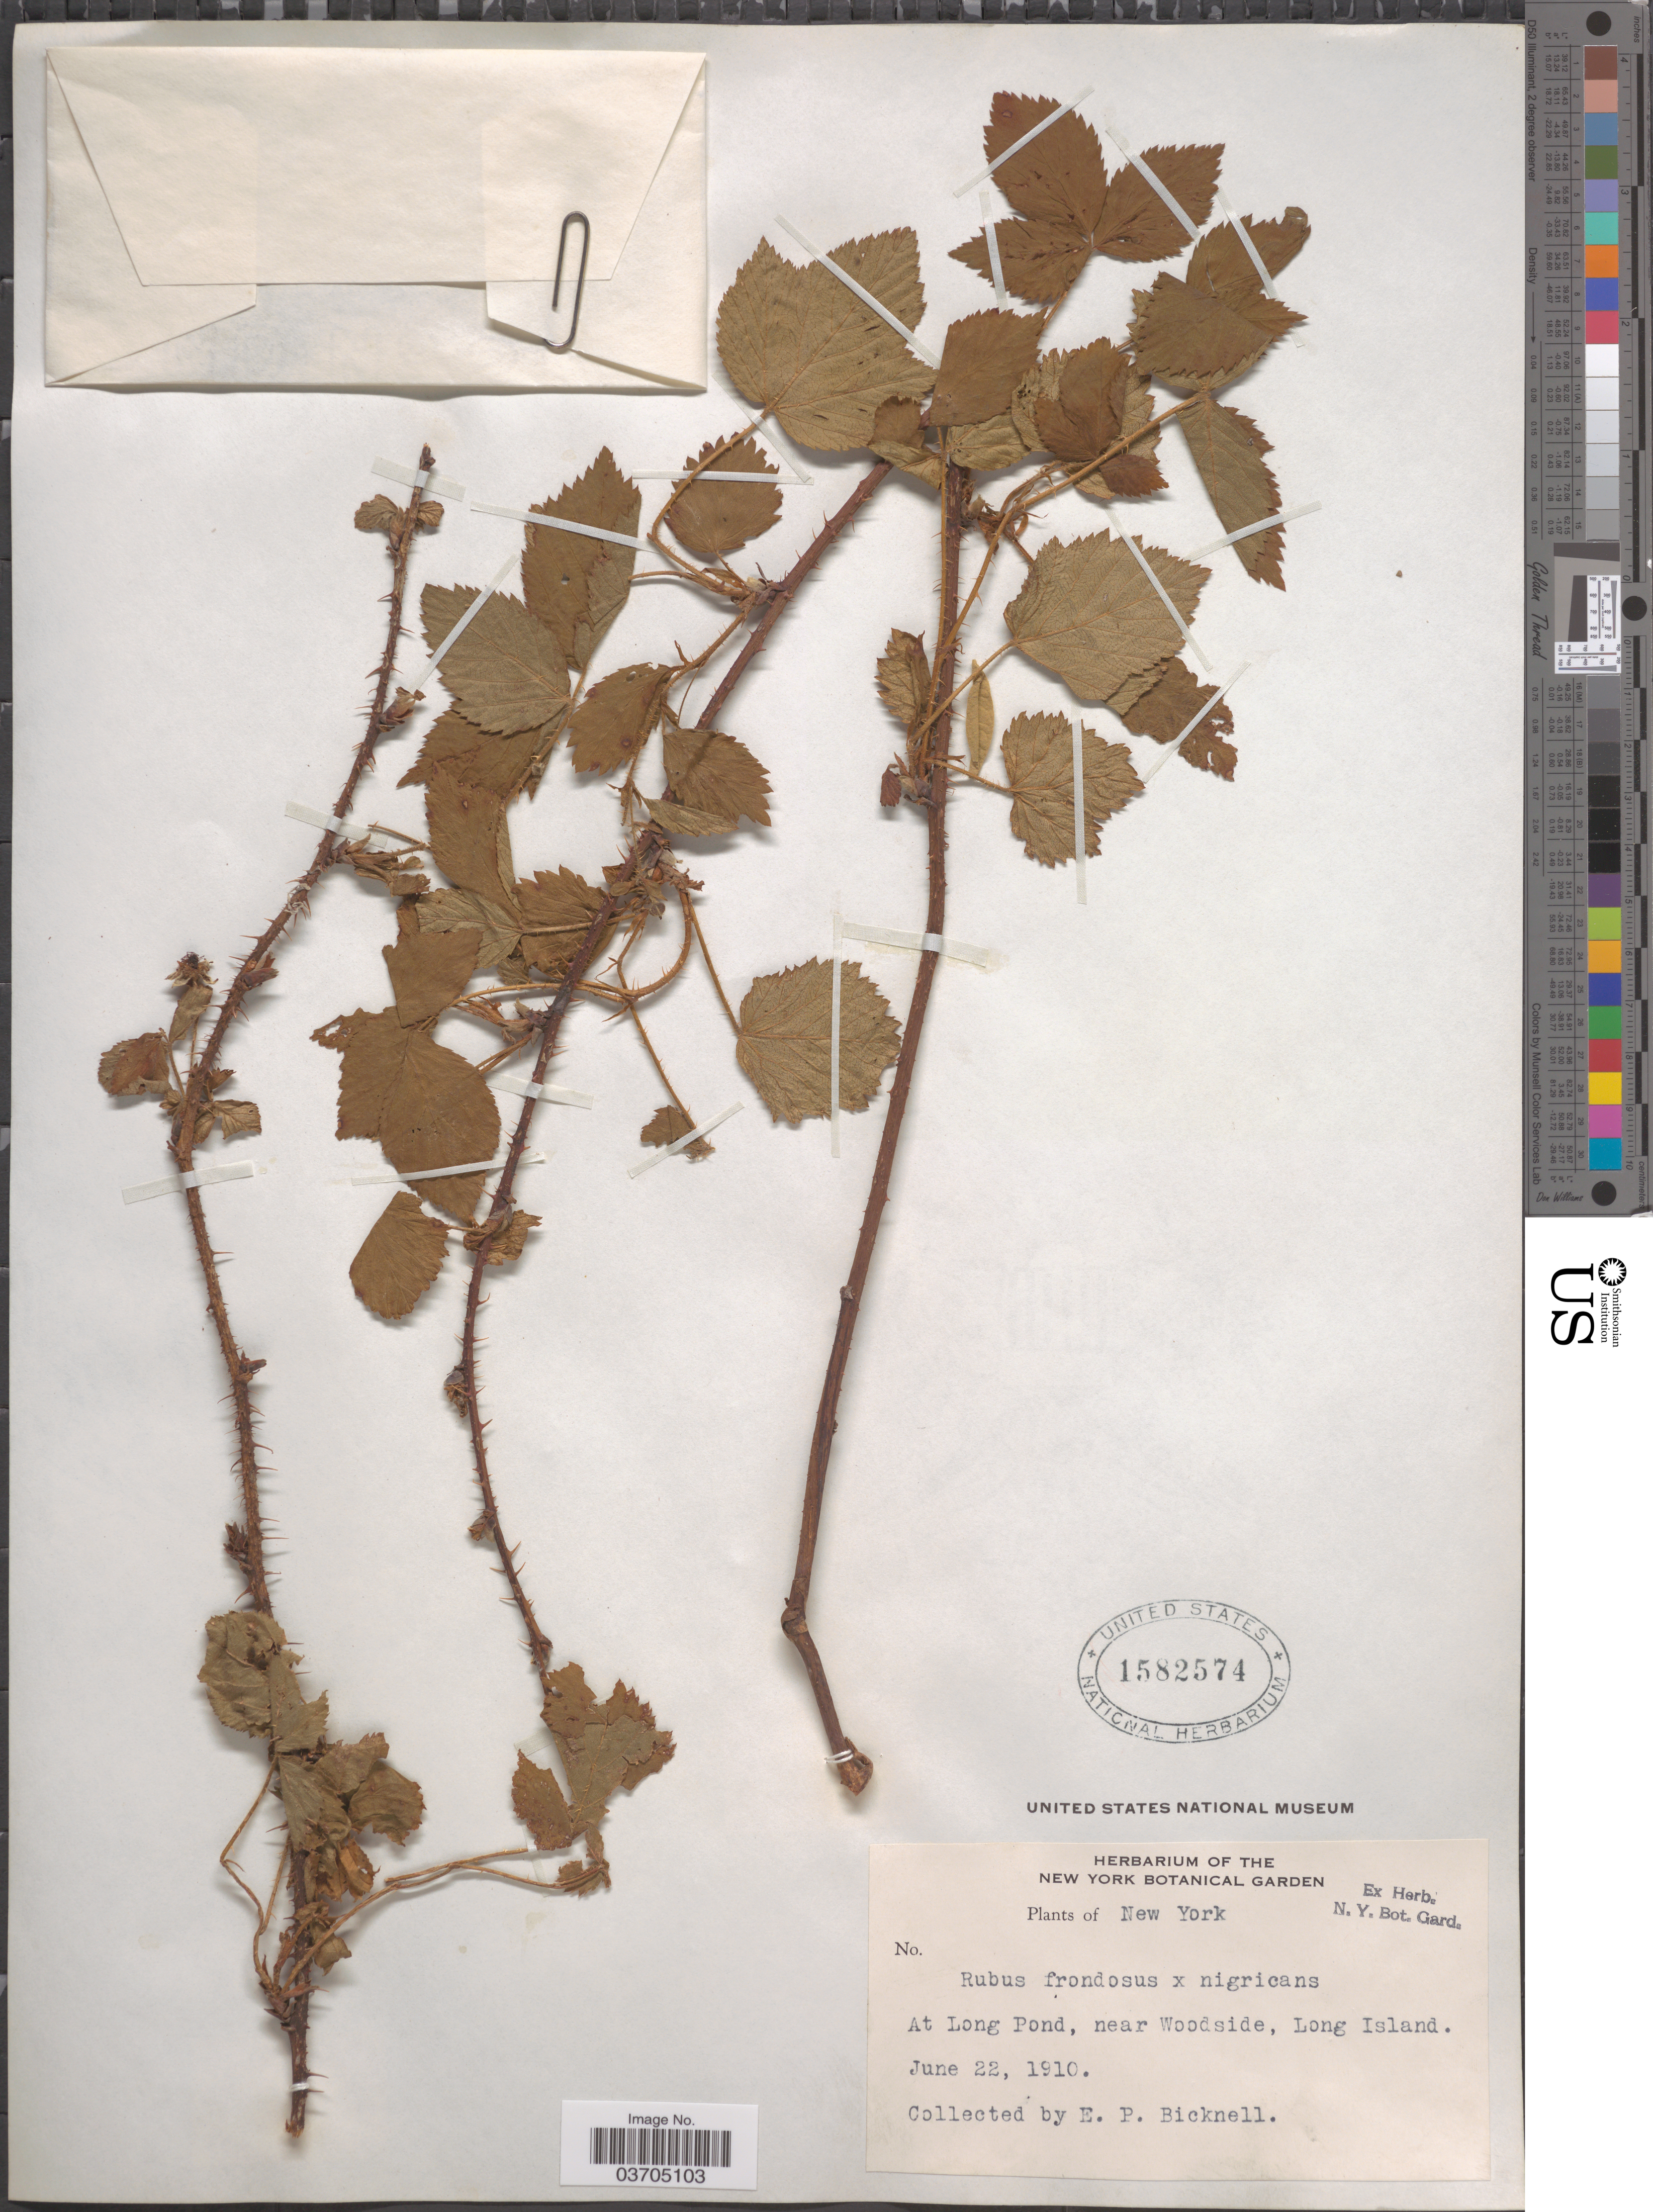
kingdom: Plantae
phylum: Tracheophyta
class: Magnoliopsida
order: Rosales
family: Rosaceae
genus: Rubus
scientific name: Rubus frondosus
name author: Bigelow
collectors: E. P. Bicknell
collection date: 1910-06-22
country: United States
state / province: New York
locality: At Long Pond, near Woodside, Long Island.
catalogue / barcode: US 1582574